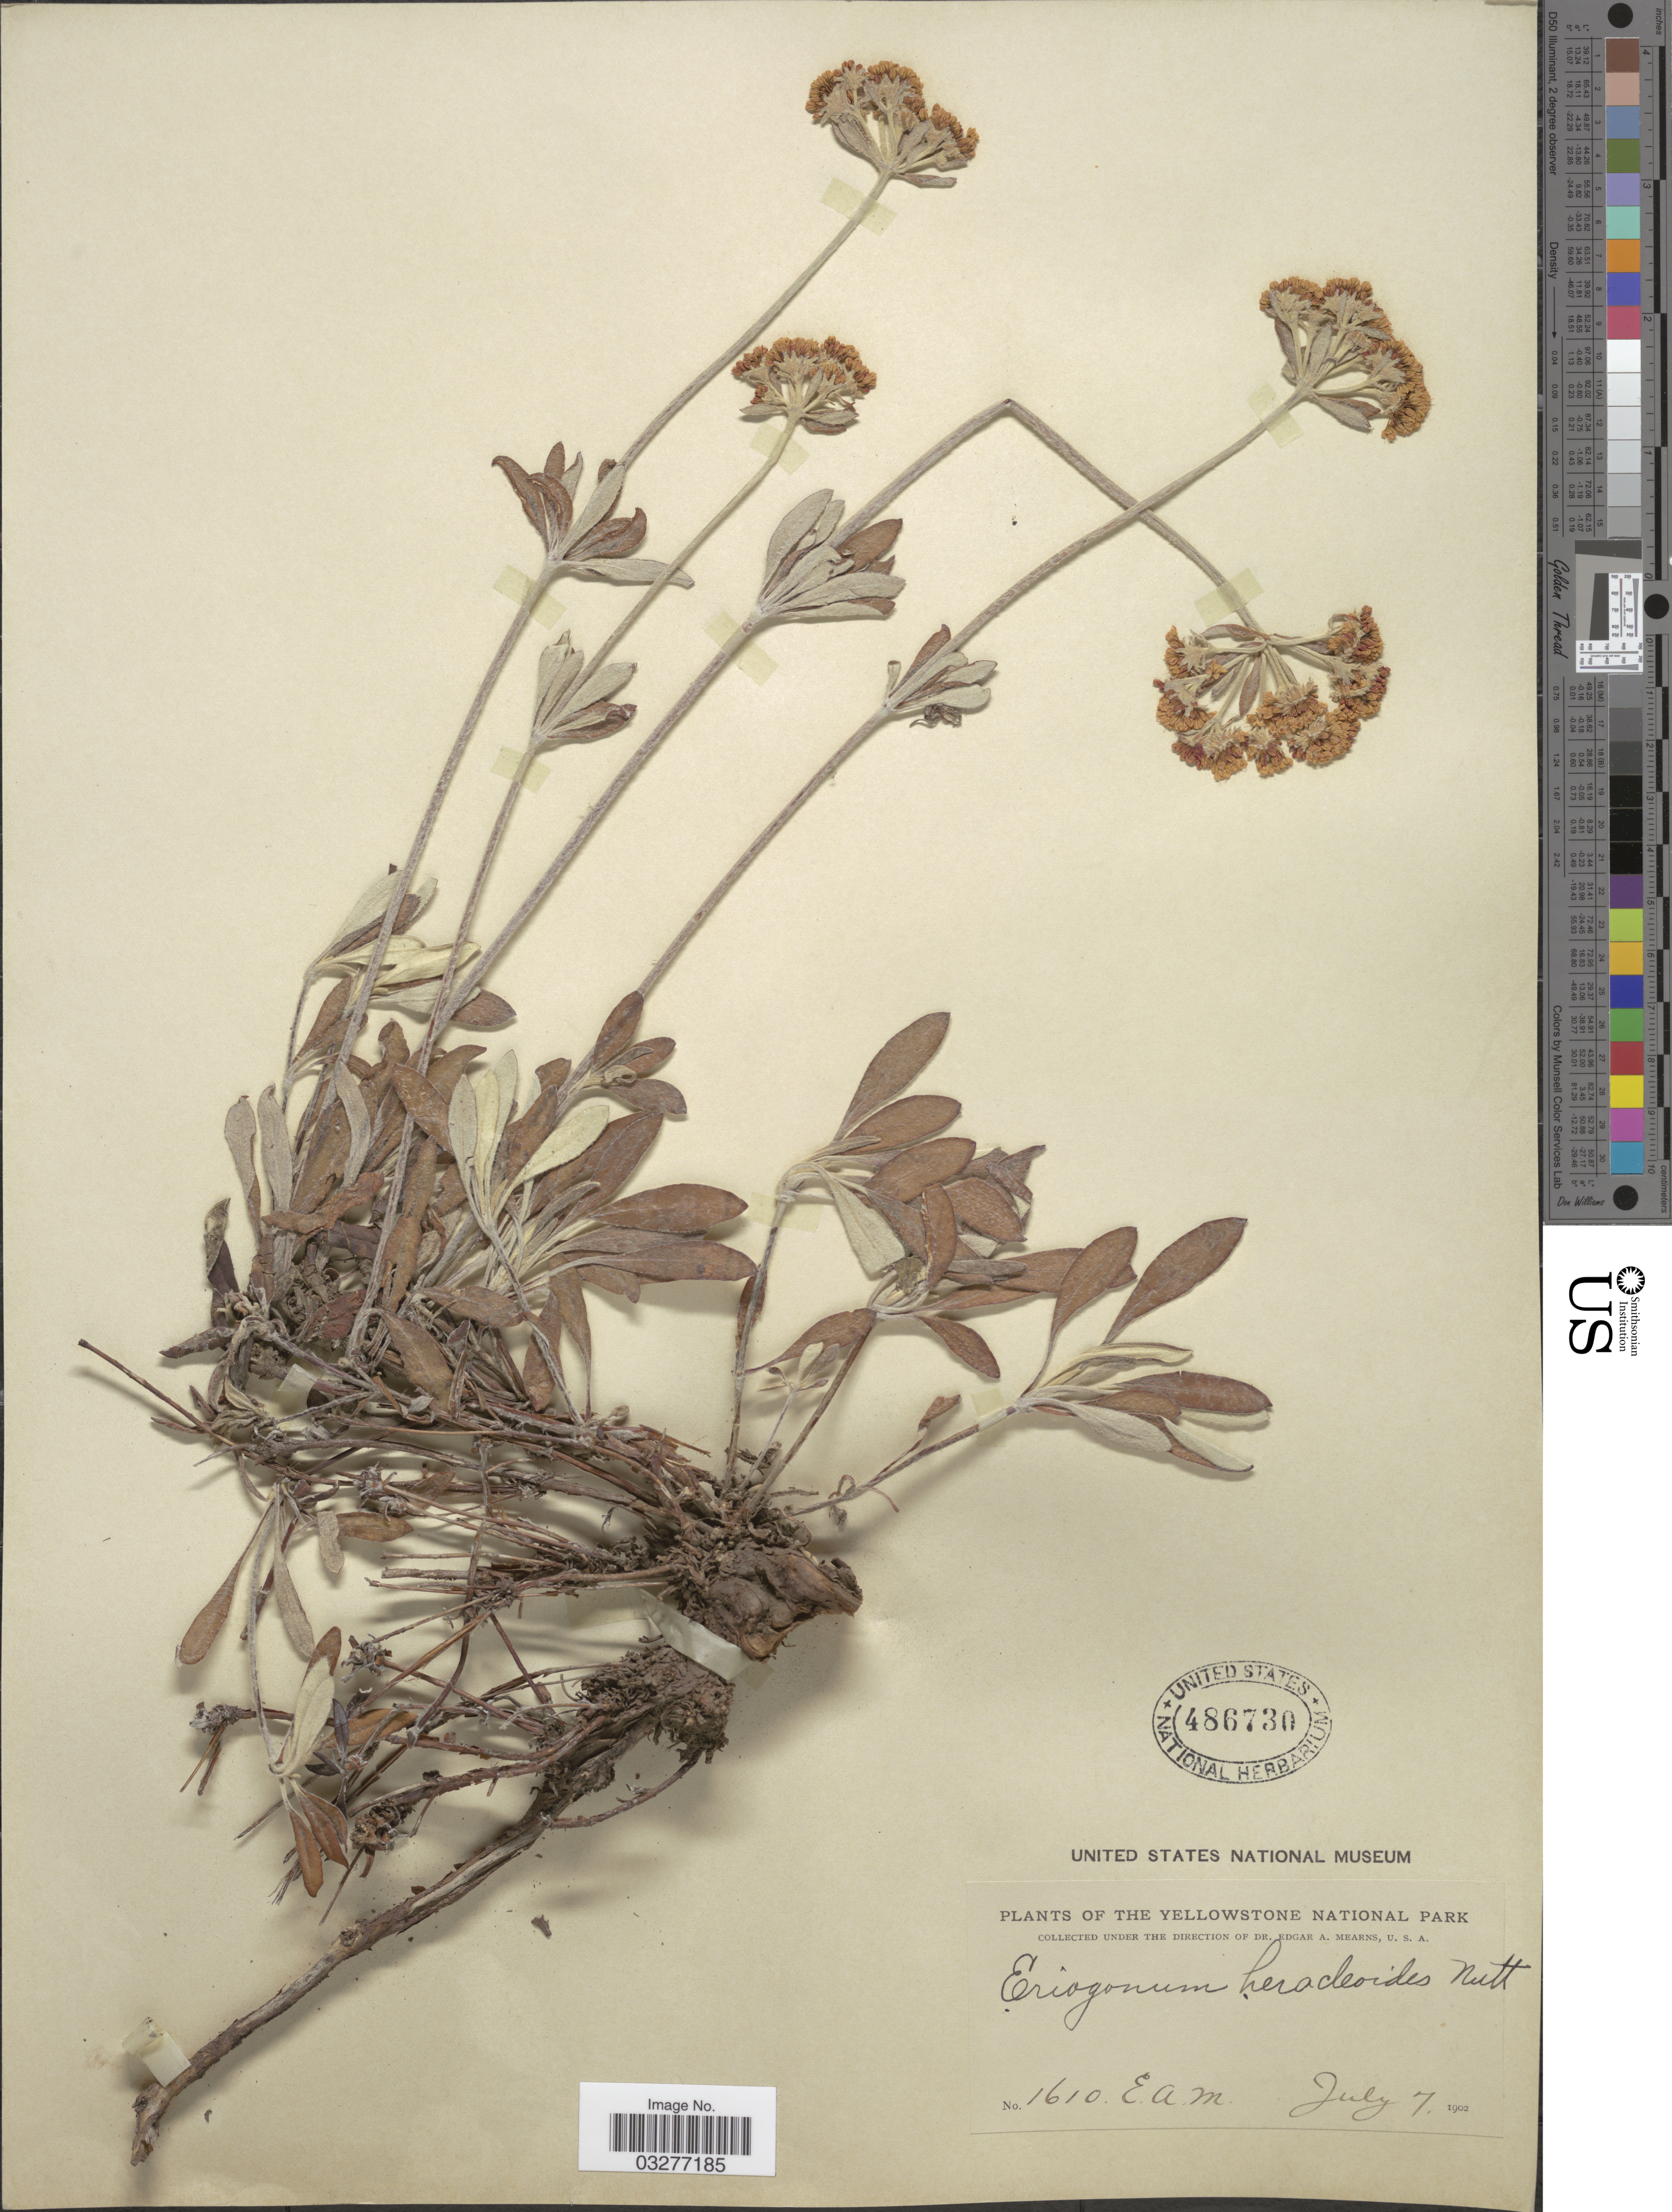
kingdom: Plantae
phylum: Tracheophyta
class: Magnoliopsida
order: Caryophyllales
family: Polygonaceae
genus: Eriogonum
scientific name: Eriogonum heracleoides var. heracleoides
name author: Nutt.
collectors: E. A. Mearns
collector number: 1610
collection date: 1902-07-07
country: United States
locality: The Yellowstone National Park.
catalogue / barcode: US 486730